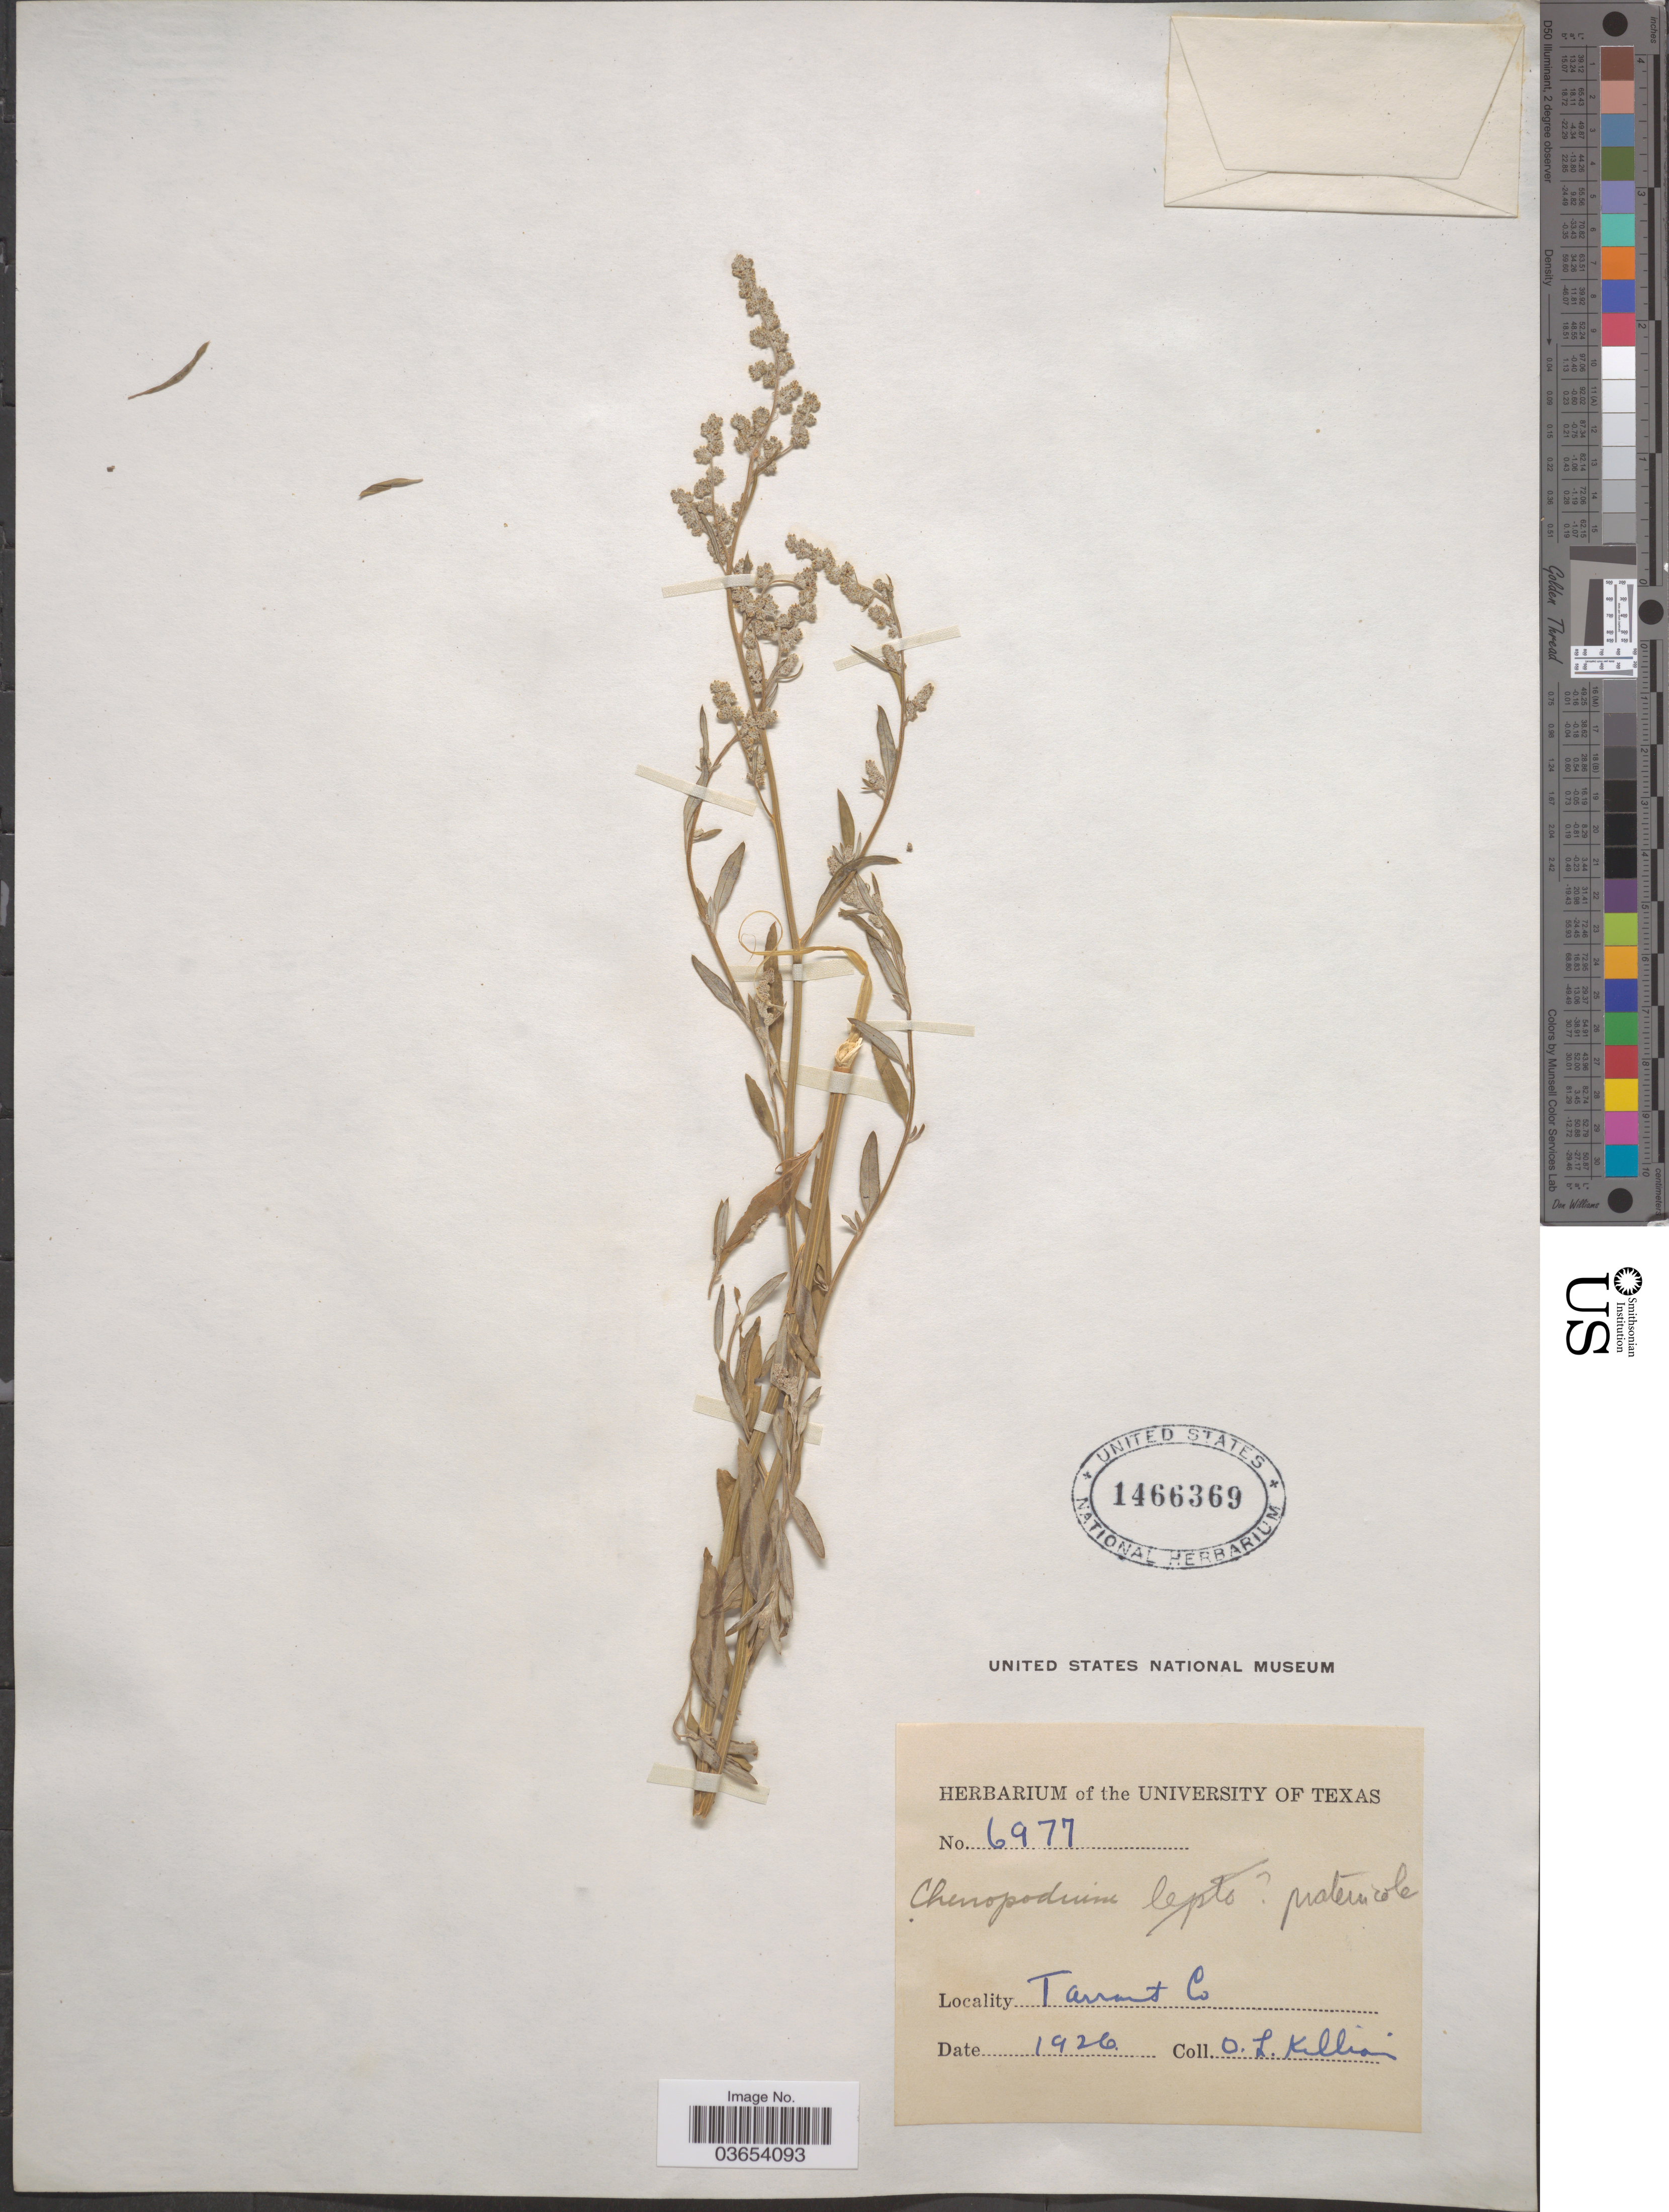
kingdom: Plantae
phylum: Tracheophyta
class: Magnoliopsida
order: Caryophyllales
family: Amaranthaceae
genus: Chenopodium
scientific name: Chenopodium sp.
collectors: O. Killian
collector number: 6977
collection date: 1926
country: United States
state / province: Texas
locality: Tarrant Co.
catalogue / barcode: US 1466369